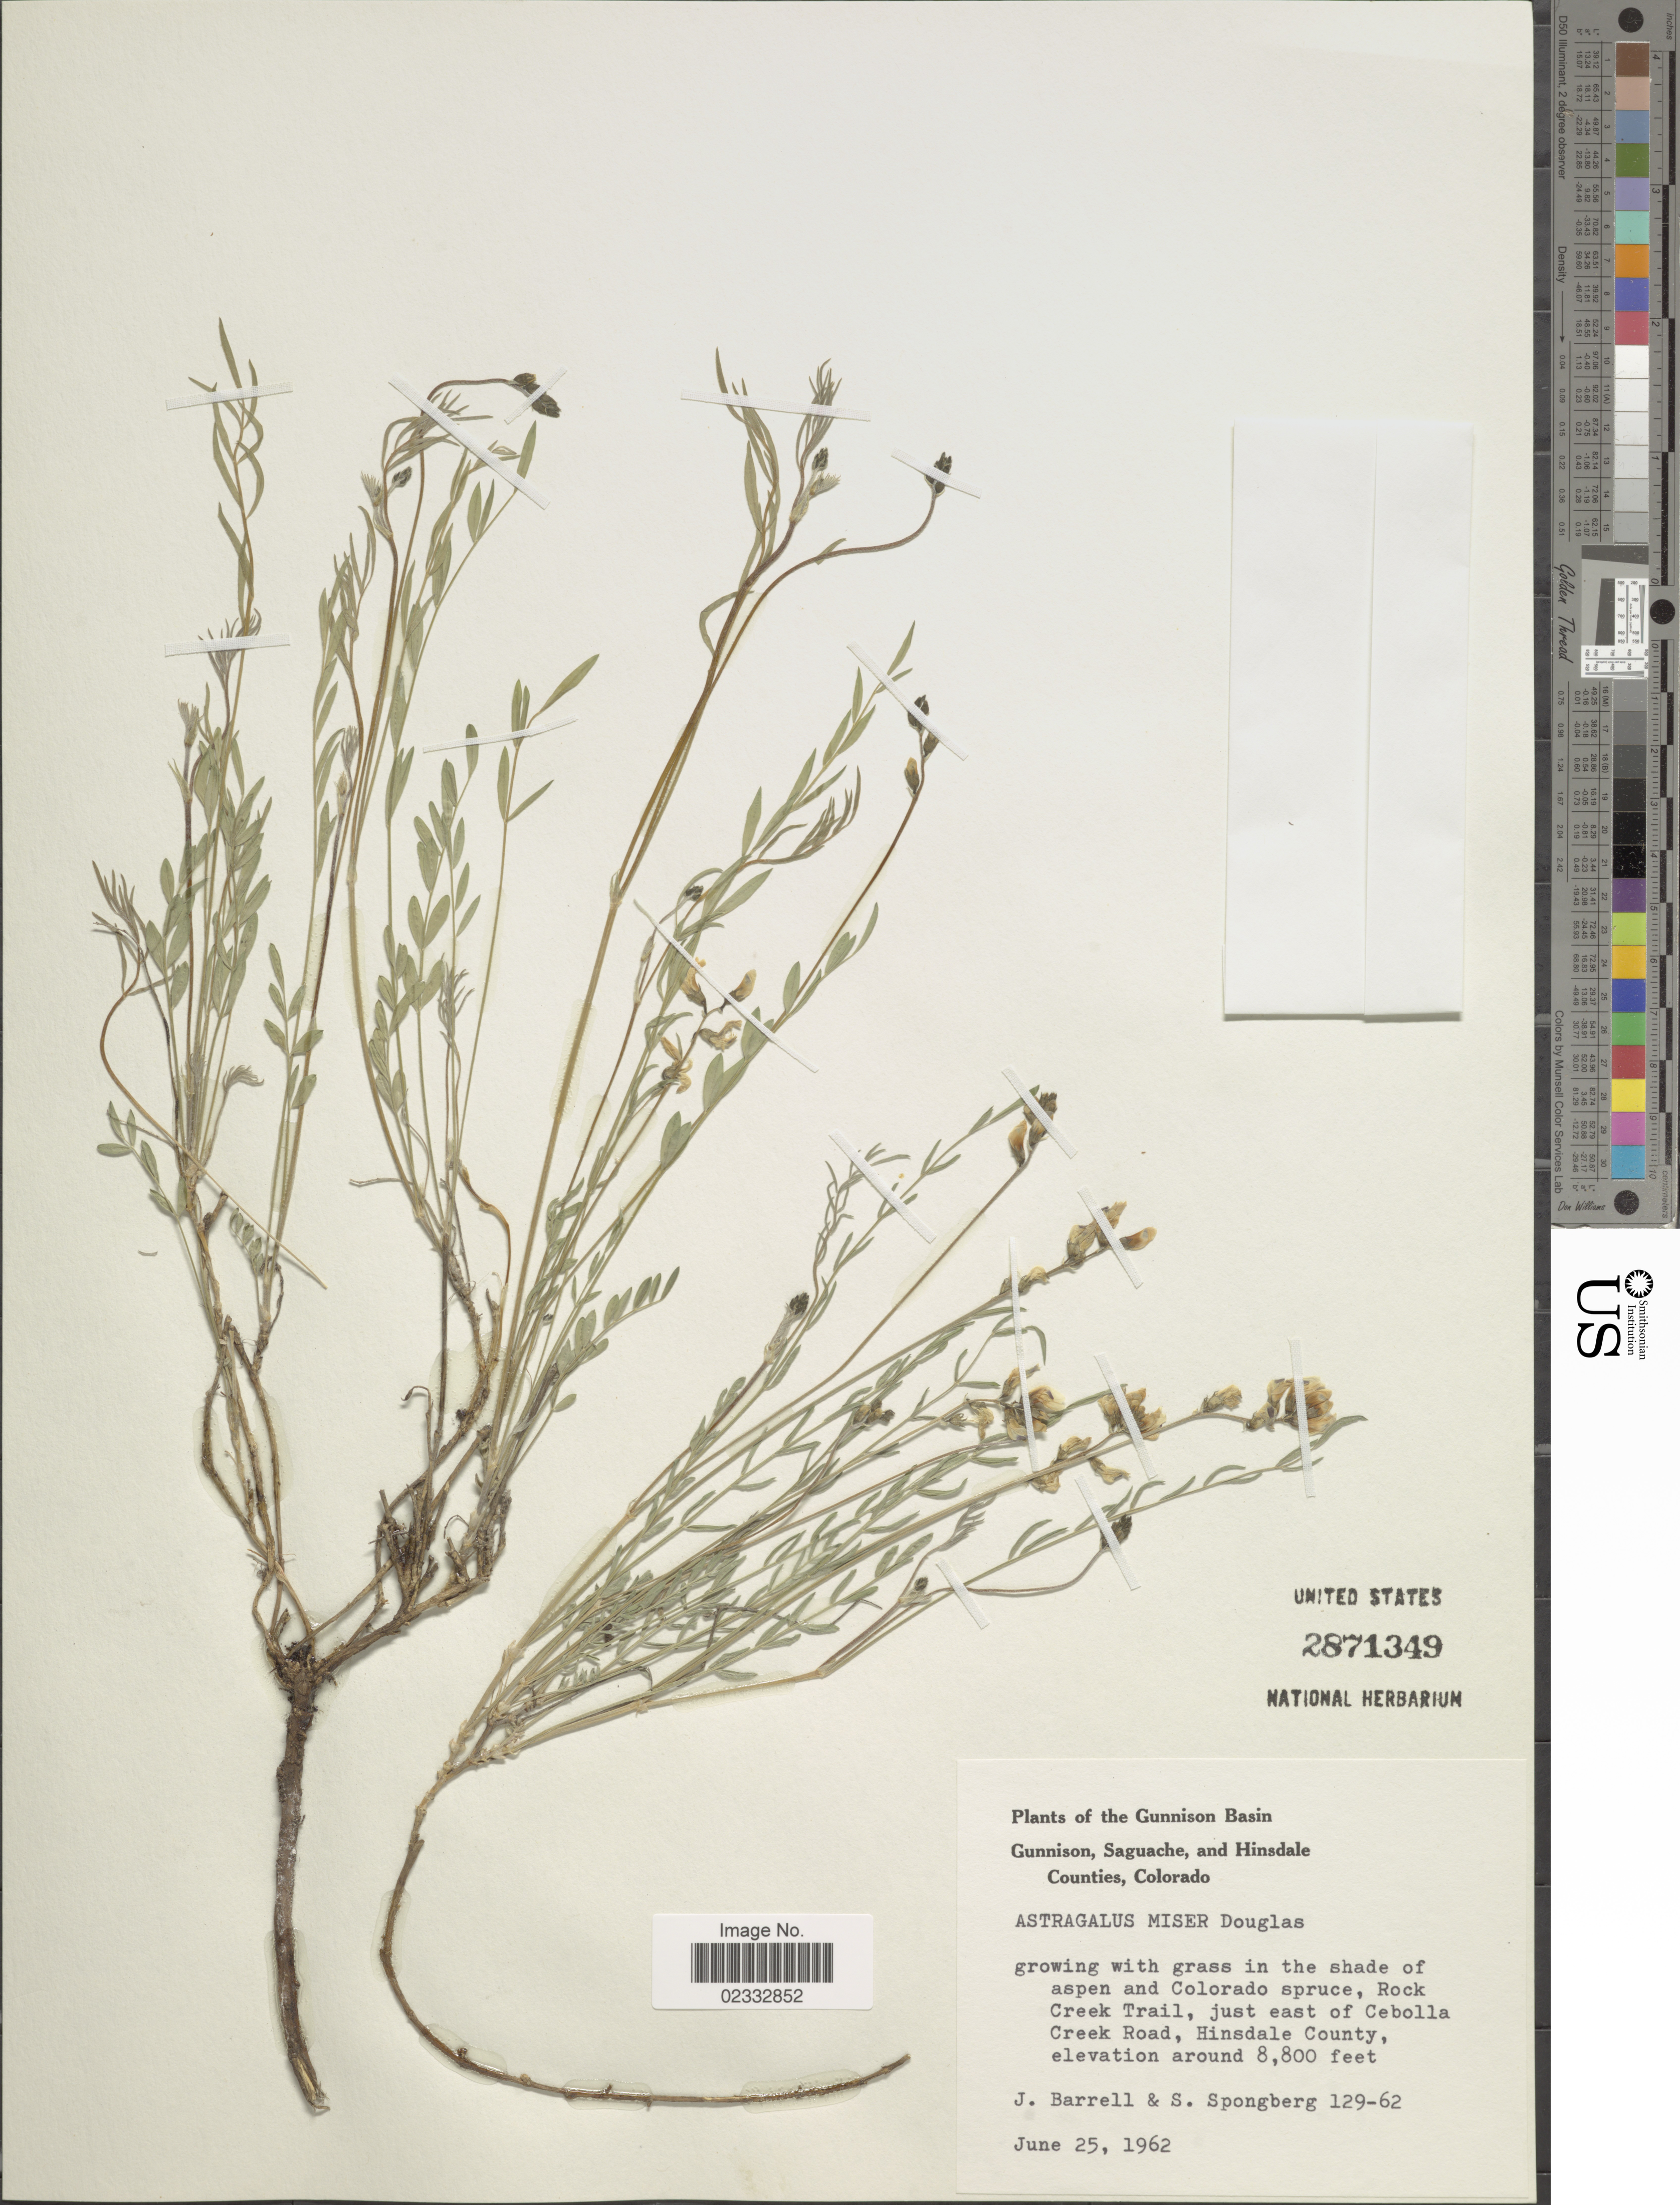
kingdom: Plantae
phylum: Tracheophyta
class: Magnoliopsida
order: Fabales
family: Fabaceae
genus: Astragalus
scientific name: Astragalus miser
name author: Douglas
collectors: J. Barrell & S. A.Spongberg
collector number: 129-62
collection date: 1962-06-25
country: United States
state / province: Colorado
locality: Gunnison Basin, Gunnison, Saguache, and Hinsdale Countries, growing with grass in the shade of aspen and Colorado spruce, Rock Creek Trail, just east of Cebolla Creek Road, Hinsdale County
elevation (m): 2682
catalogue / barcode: US 2871349